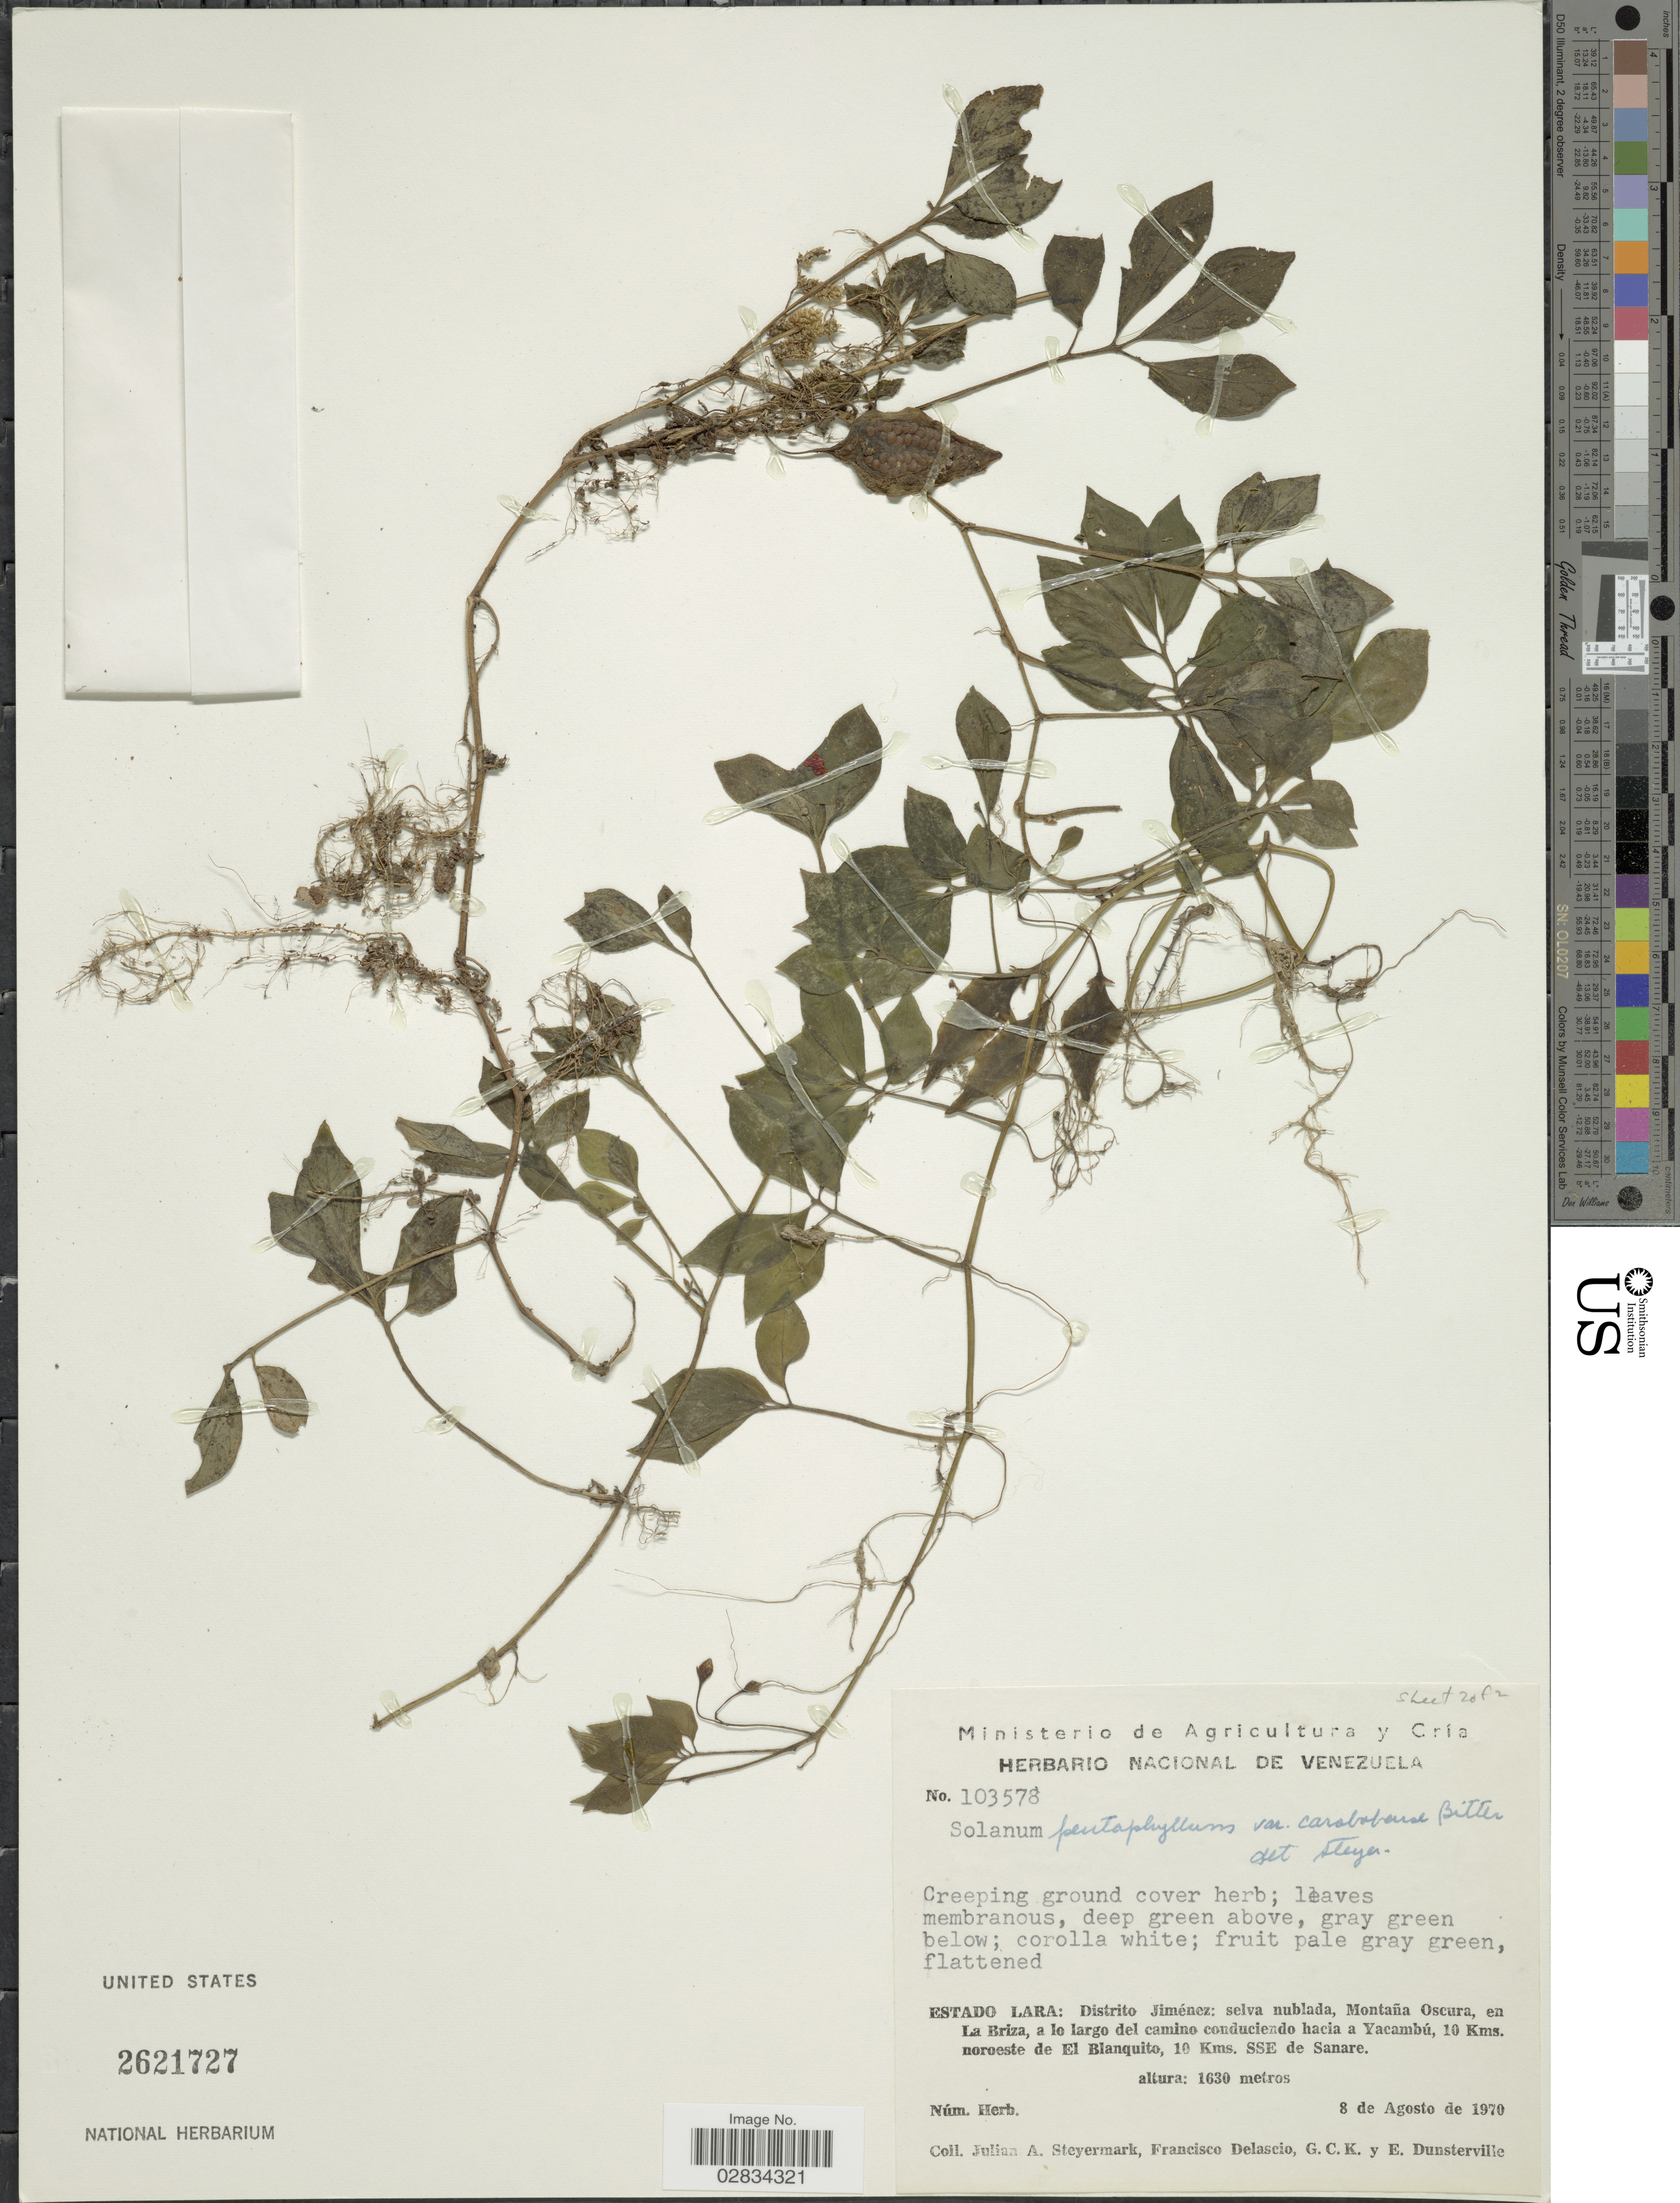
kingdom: Plantae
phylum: Tracheophyta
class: Magnoliopsida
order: Solanales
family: Solanaceae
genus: Solanum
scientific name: Solanum pentaphyllum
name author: Bitter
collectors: J. Steyermark, F. Delascio, G. C. K. Dunsterville & E. Dunsterville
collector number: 103578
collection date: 1970-08-08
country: Venezuela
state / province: Lara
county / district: Jiménez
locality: Estado Lara: Distrito Jiménez: selva nublada, Montaña Oscura, en La Briza, a lo largo camino conduciendo hacia a Yacambú, 10 Kms. noroeste de El Blanquito, 10 Kms. SSE de Sanare.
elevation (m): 1630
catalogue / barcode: US 2621727